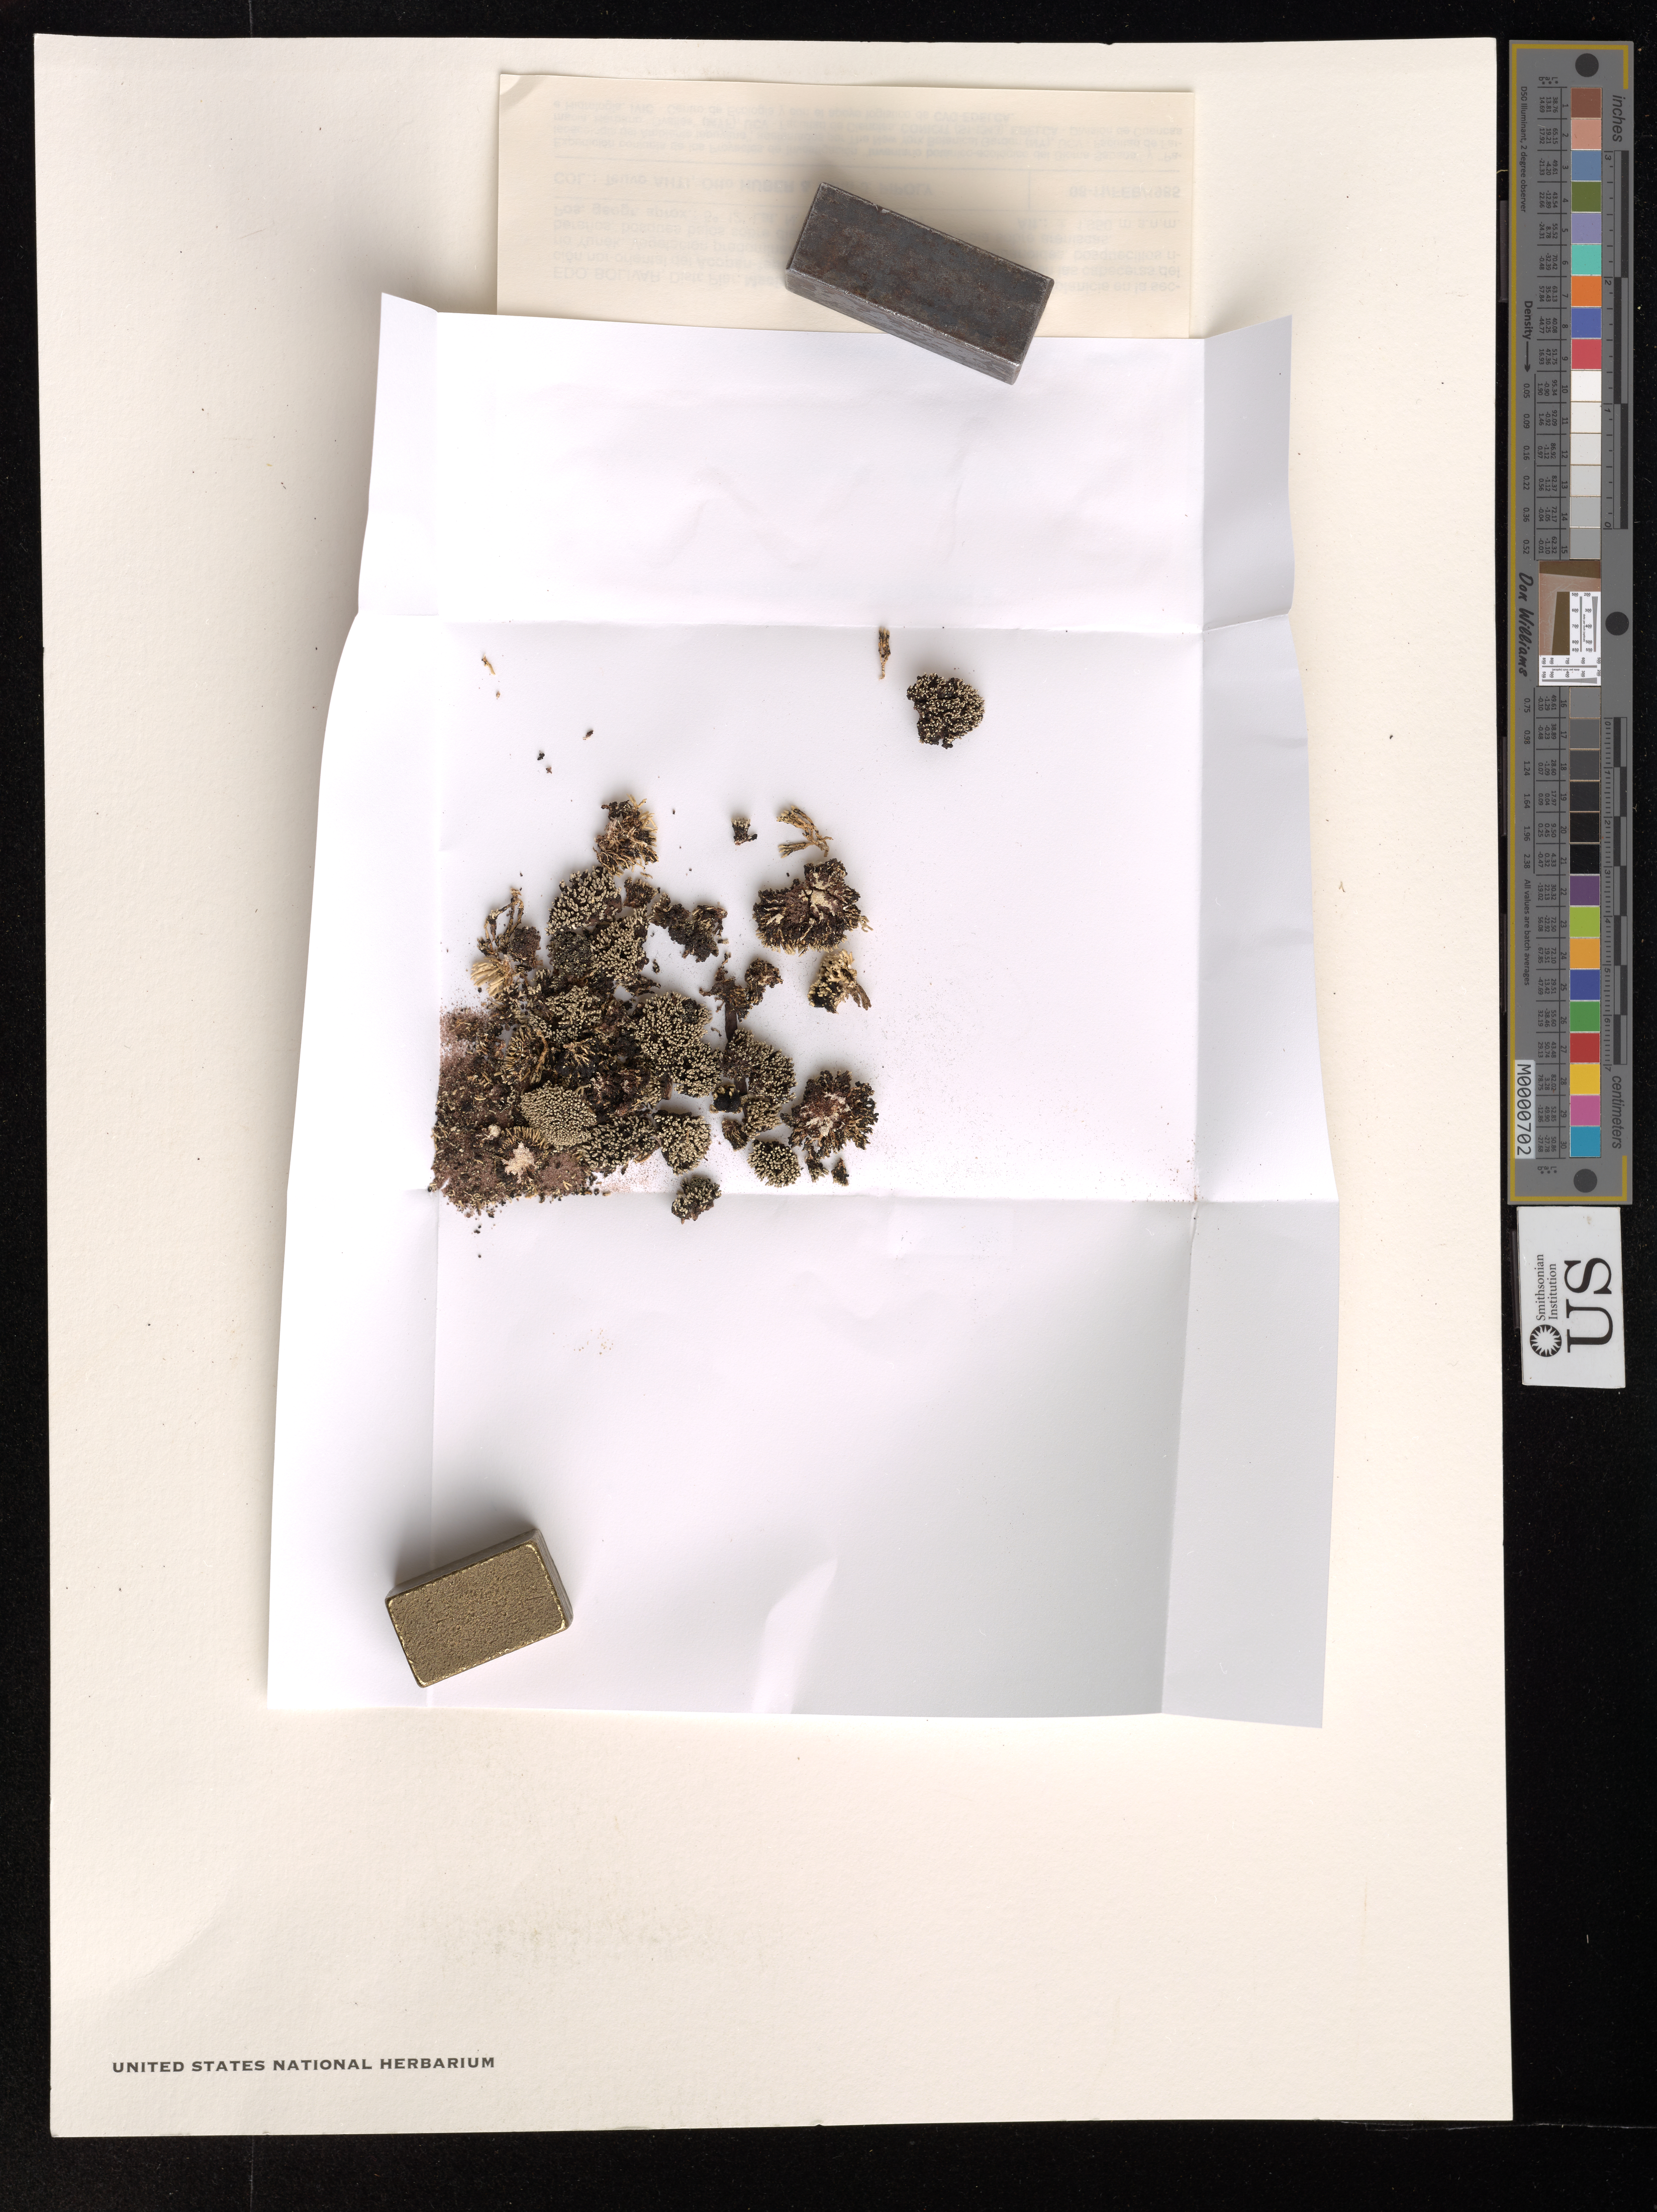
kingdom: Fungi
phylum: Ascomycota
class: Lecanoromycetes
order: Pertusariales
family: Icmadophilaceae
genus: Siphula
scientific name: Siphula carassana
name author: Müll. Arg.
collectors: T. T. Ahti, O. Huber & J. J. Pipoly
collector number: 45053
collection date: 1985-02-08/1985-02-11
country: Venezuela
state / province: Bolivar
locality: Distr. Piar: Macizo del Chimantá, sector SE. Amplia altiplanicie en la sección nor-oriental del Acopán-tepui, levemente inclinada hacia el NE, en las cabeceras del río Yunék.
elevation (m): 1.95